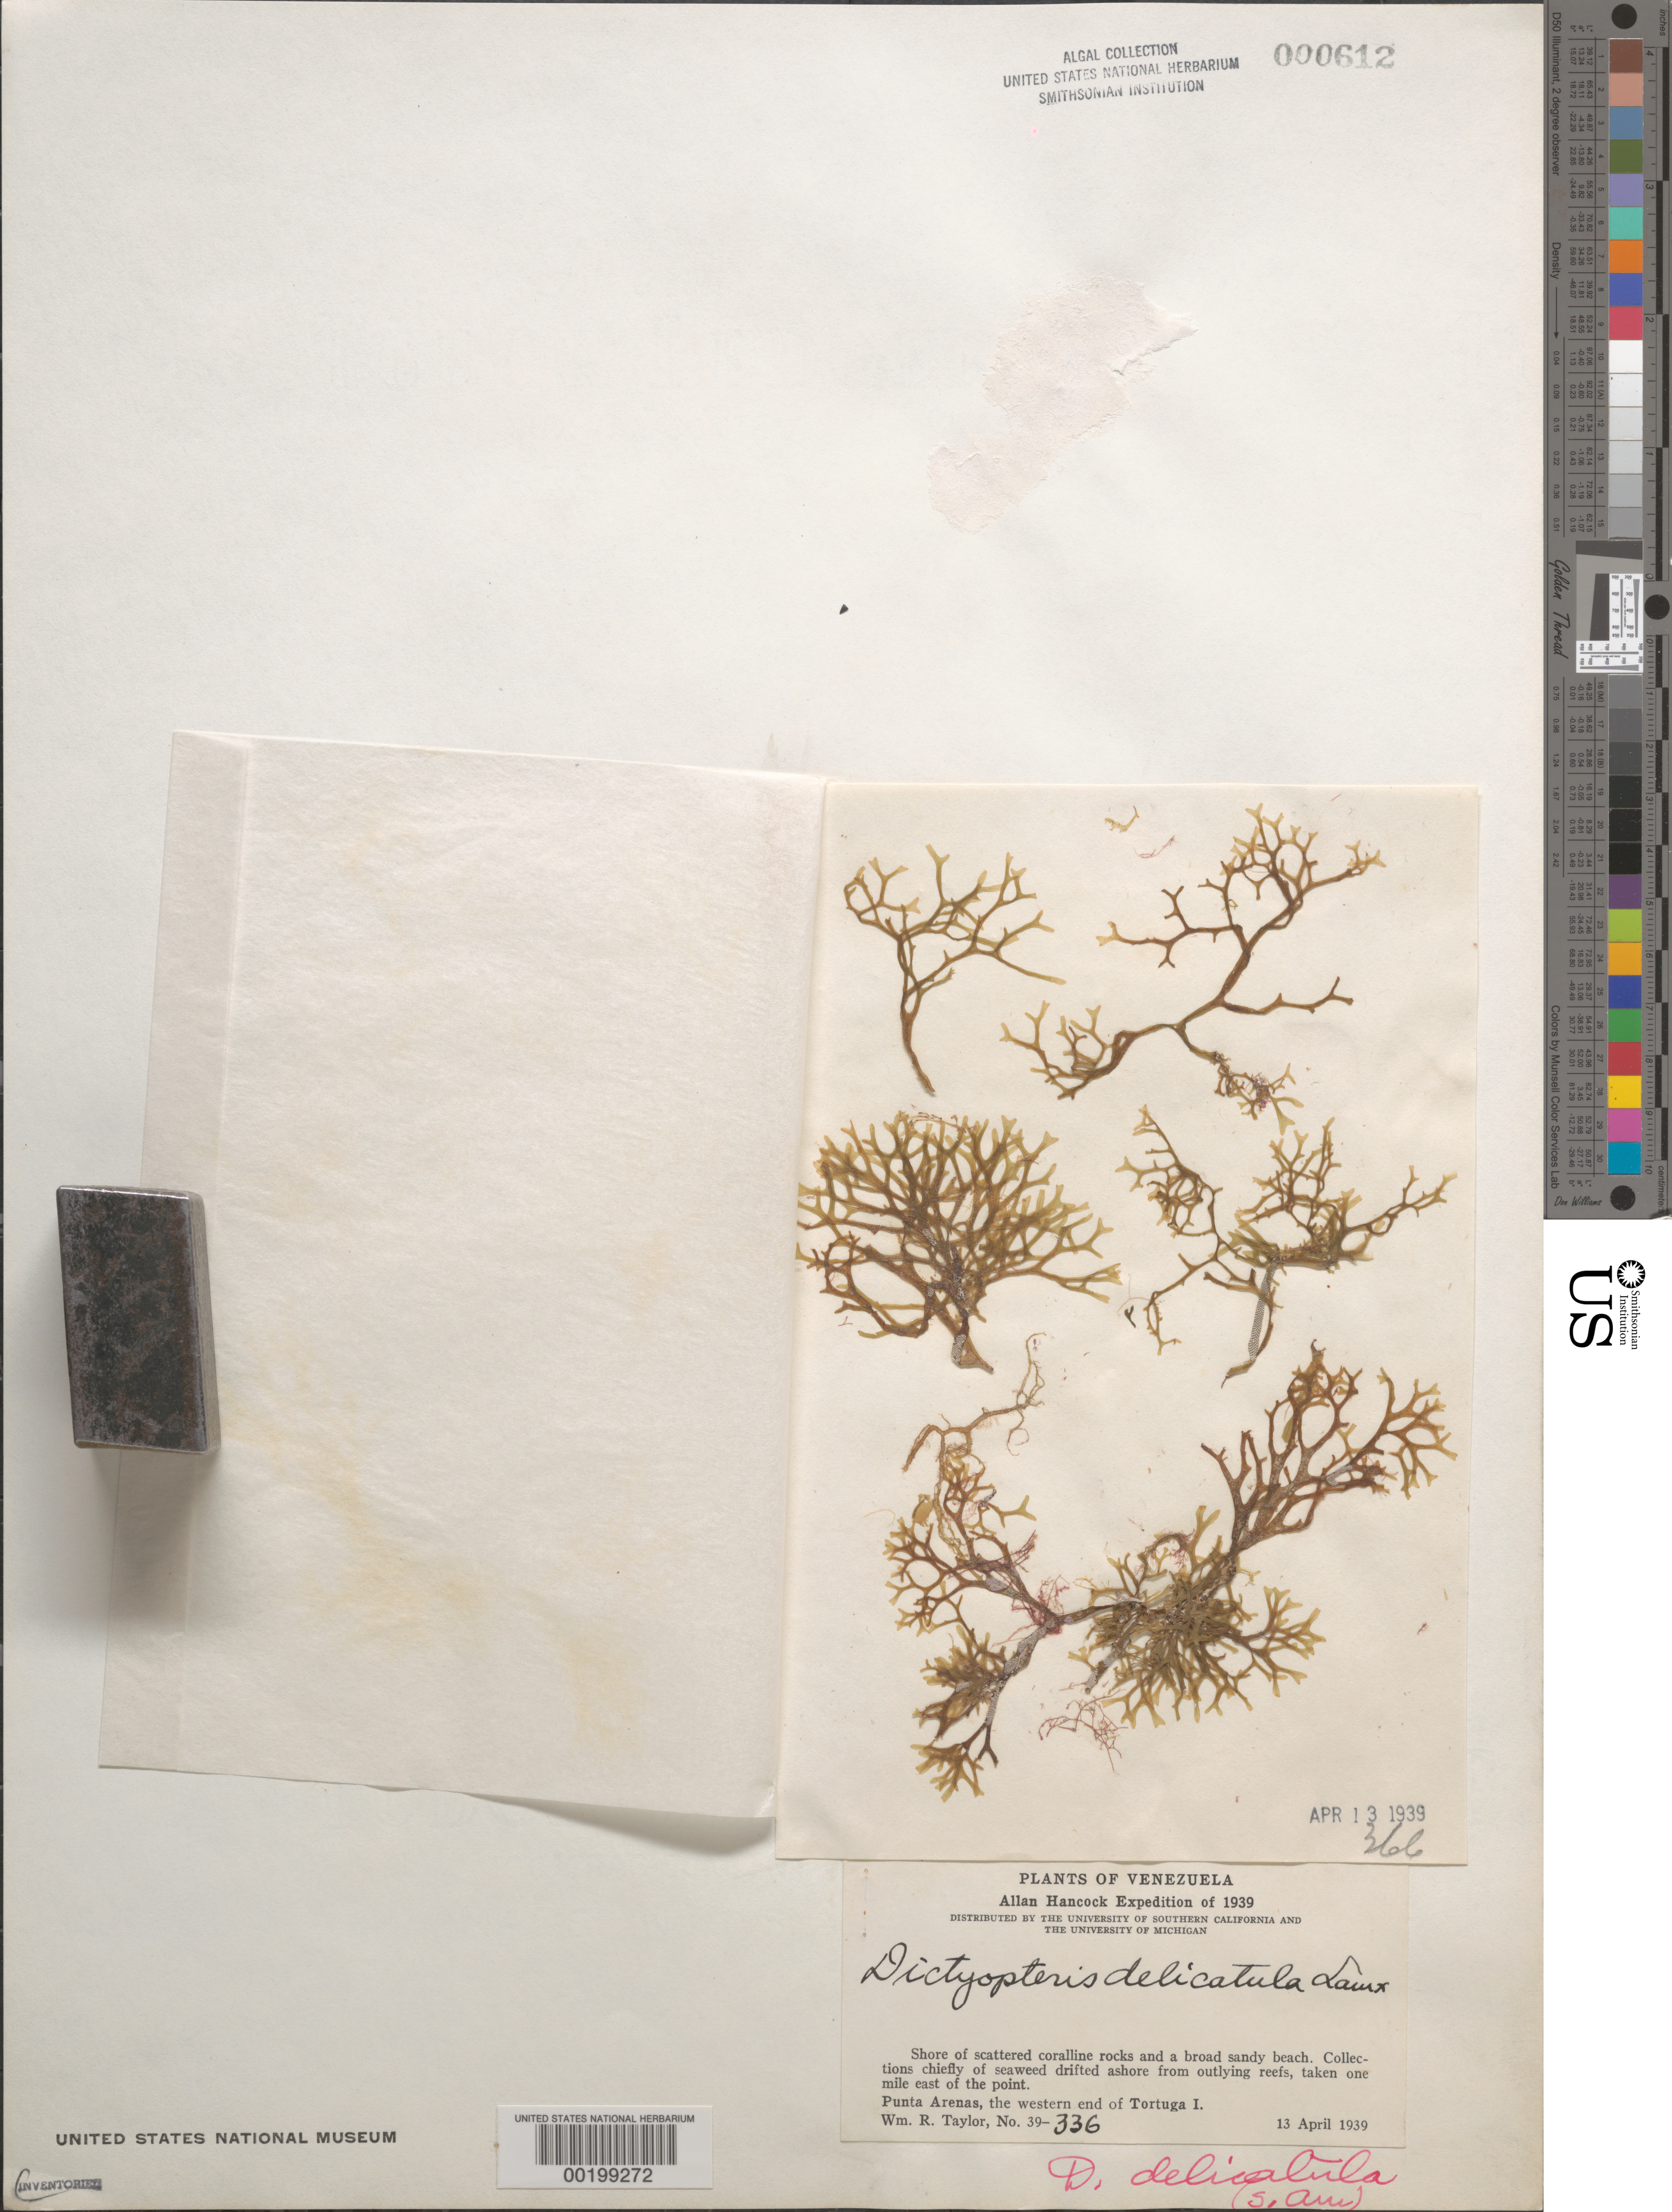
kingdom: Chromista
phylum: Ochrophyta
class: Phaeophyceae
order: Dictyotales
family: Dictyotaceae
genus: Dictyopteris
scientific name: Dictyopteris delicatula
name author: J.V.Lamouroux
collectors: W. R. Taylor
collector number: WRT 39-336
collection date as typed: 13 Apr 1939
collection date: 1939-04-13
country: Venezuela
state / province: Dependencias Federales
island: Isla La Tortuga (Tortuga Island)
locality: Punta Arenas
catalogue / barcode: US 612